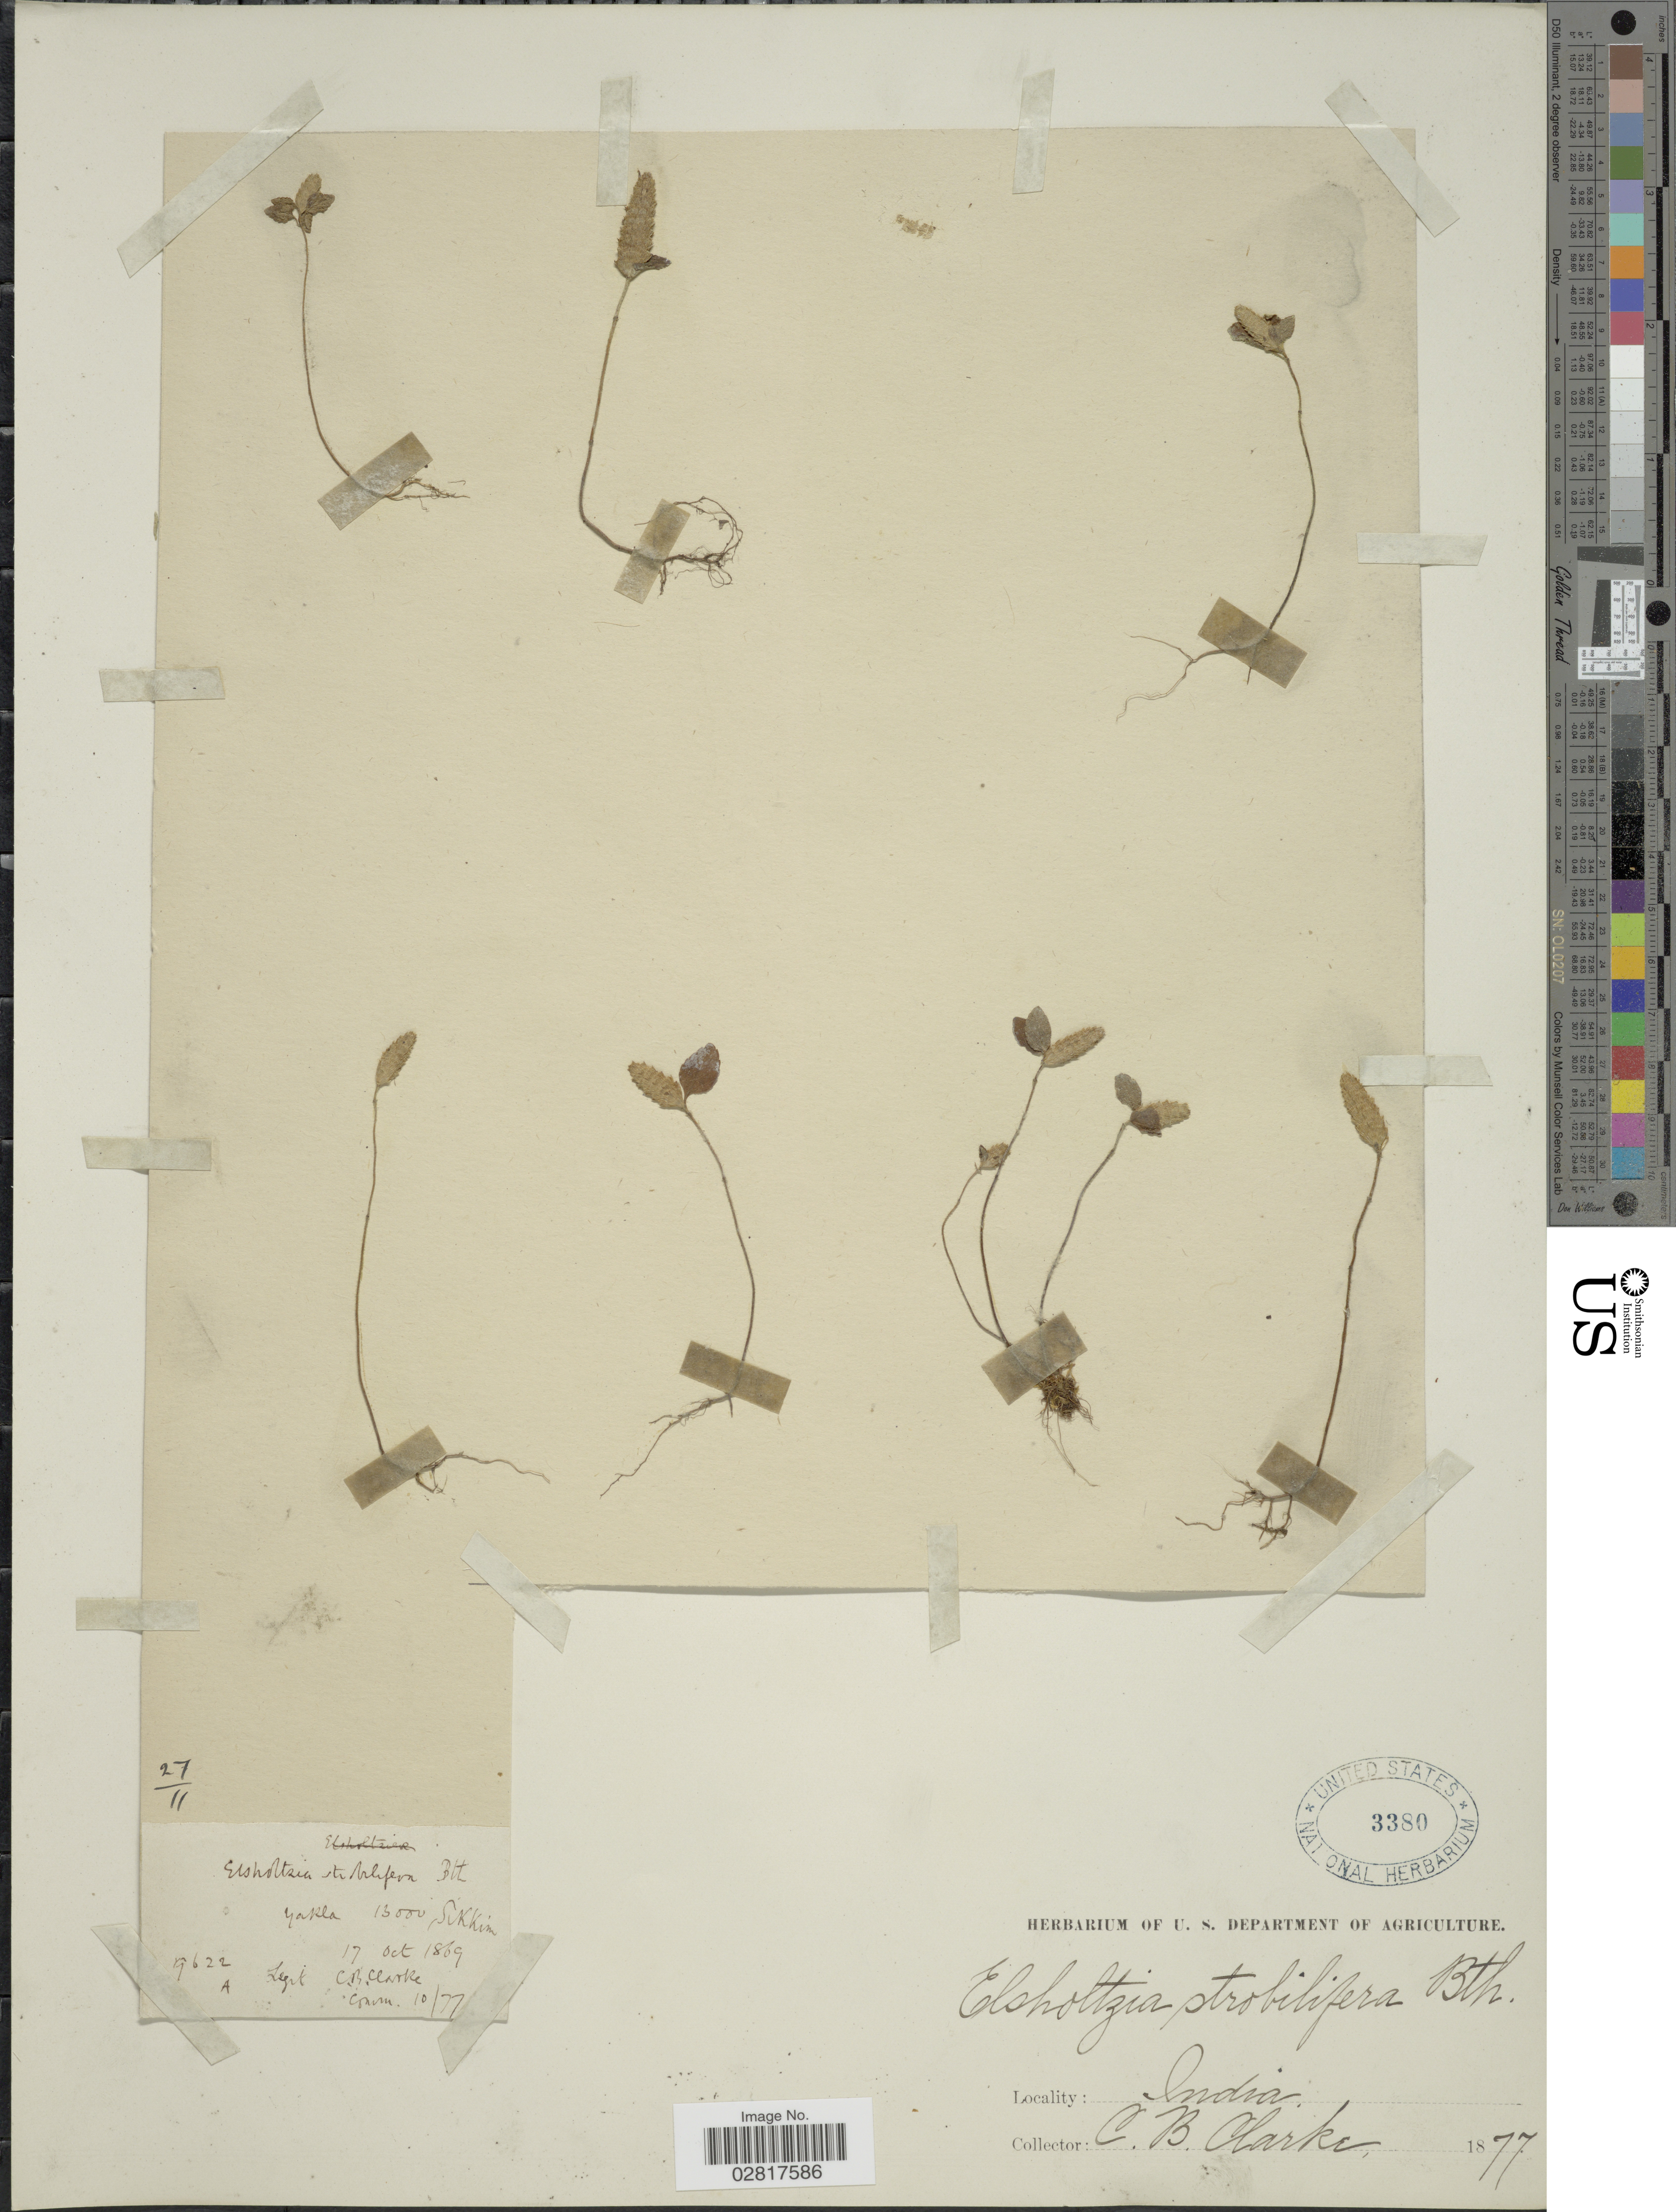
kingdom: Plantae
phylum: Tracheophyta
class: Magnoliopsida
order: Lamiales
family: Lamiaceae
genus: Elsholtzia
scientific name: Elsholtzia strobilifera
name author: (Benth.) Benth.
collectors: C. B. Clarke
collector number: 9622A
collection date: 1869-10-17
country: India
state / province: Sikkim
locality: Yakla.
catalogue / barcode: US 3380